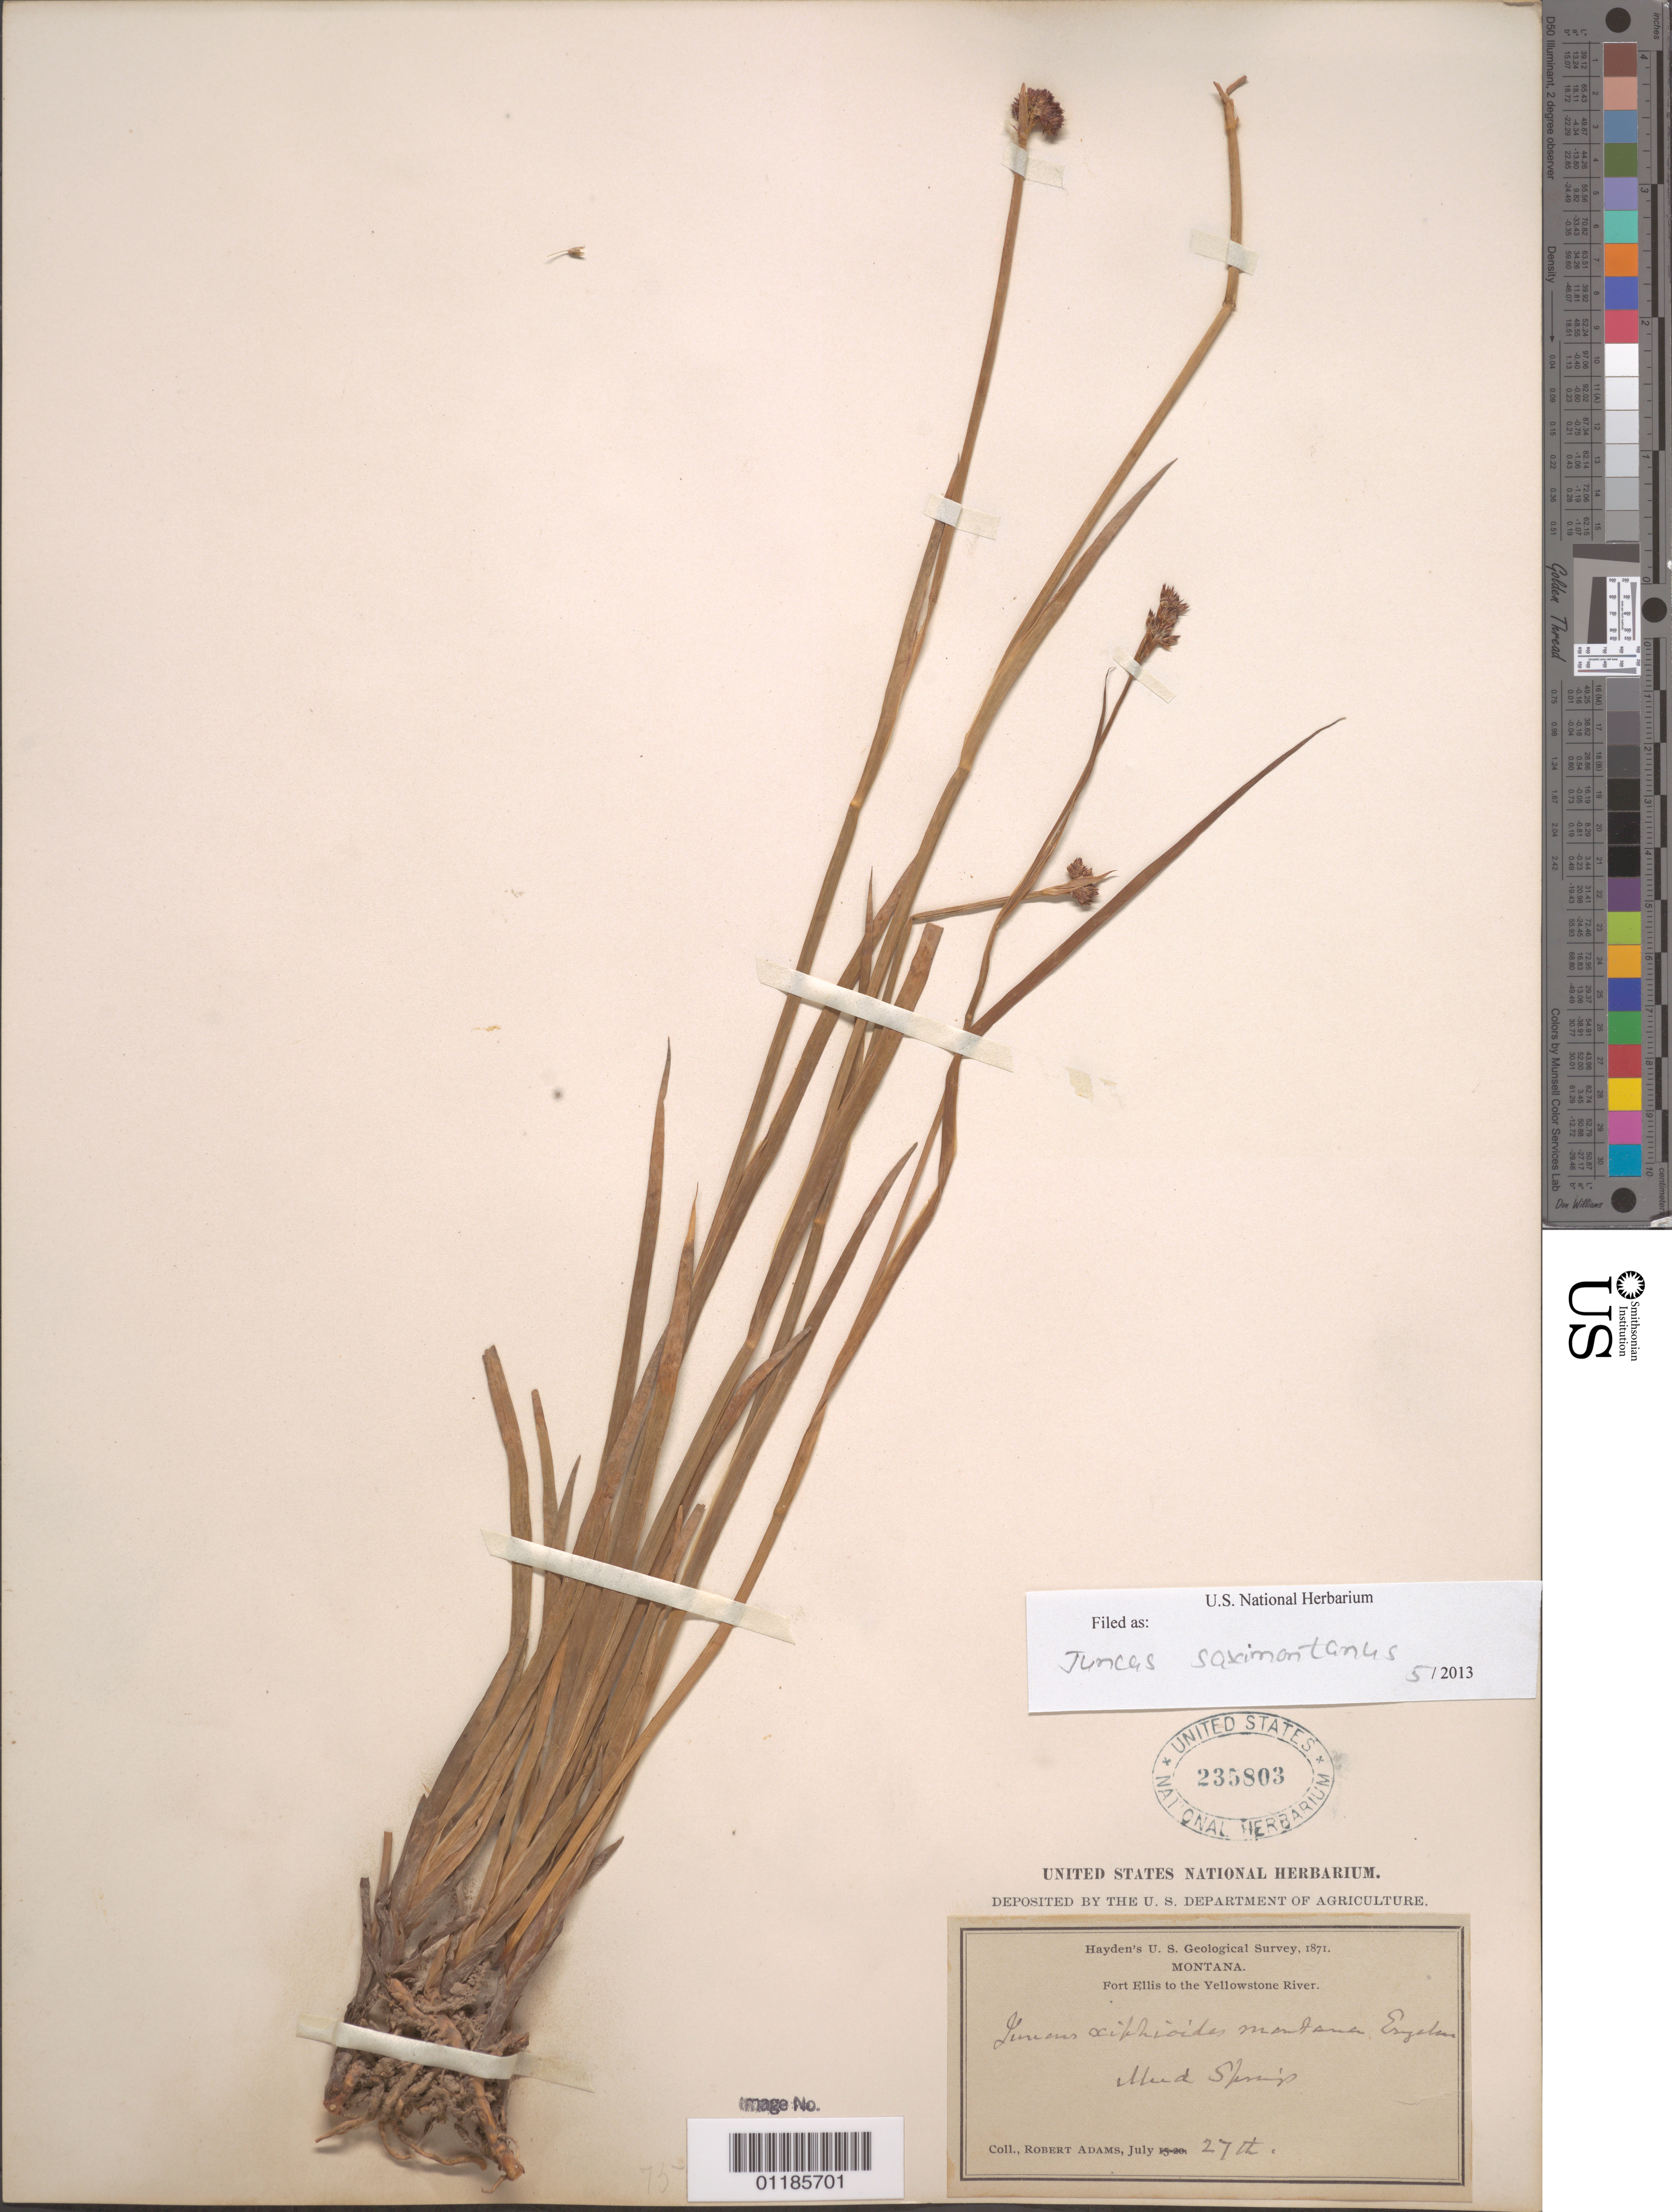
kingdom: Plantae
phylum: Tracheophyta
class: Liliopsida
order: Poales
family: Juncaceae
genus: Juncus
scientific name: Juncus saximontanus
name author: A. Nelson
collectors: R. Adams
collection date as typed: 27 Jul 1871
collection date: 1871-07-27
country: United States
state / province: Montana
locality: Mud Springs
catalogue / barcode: US 235803